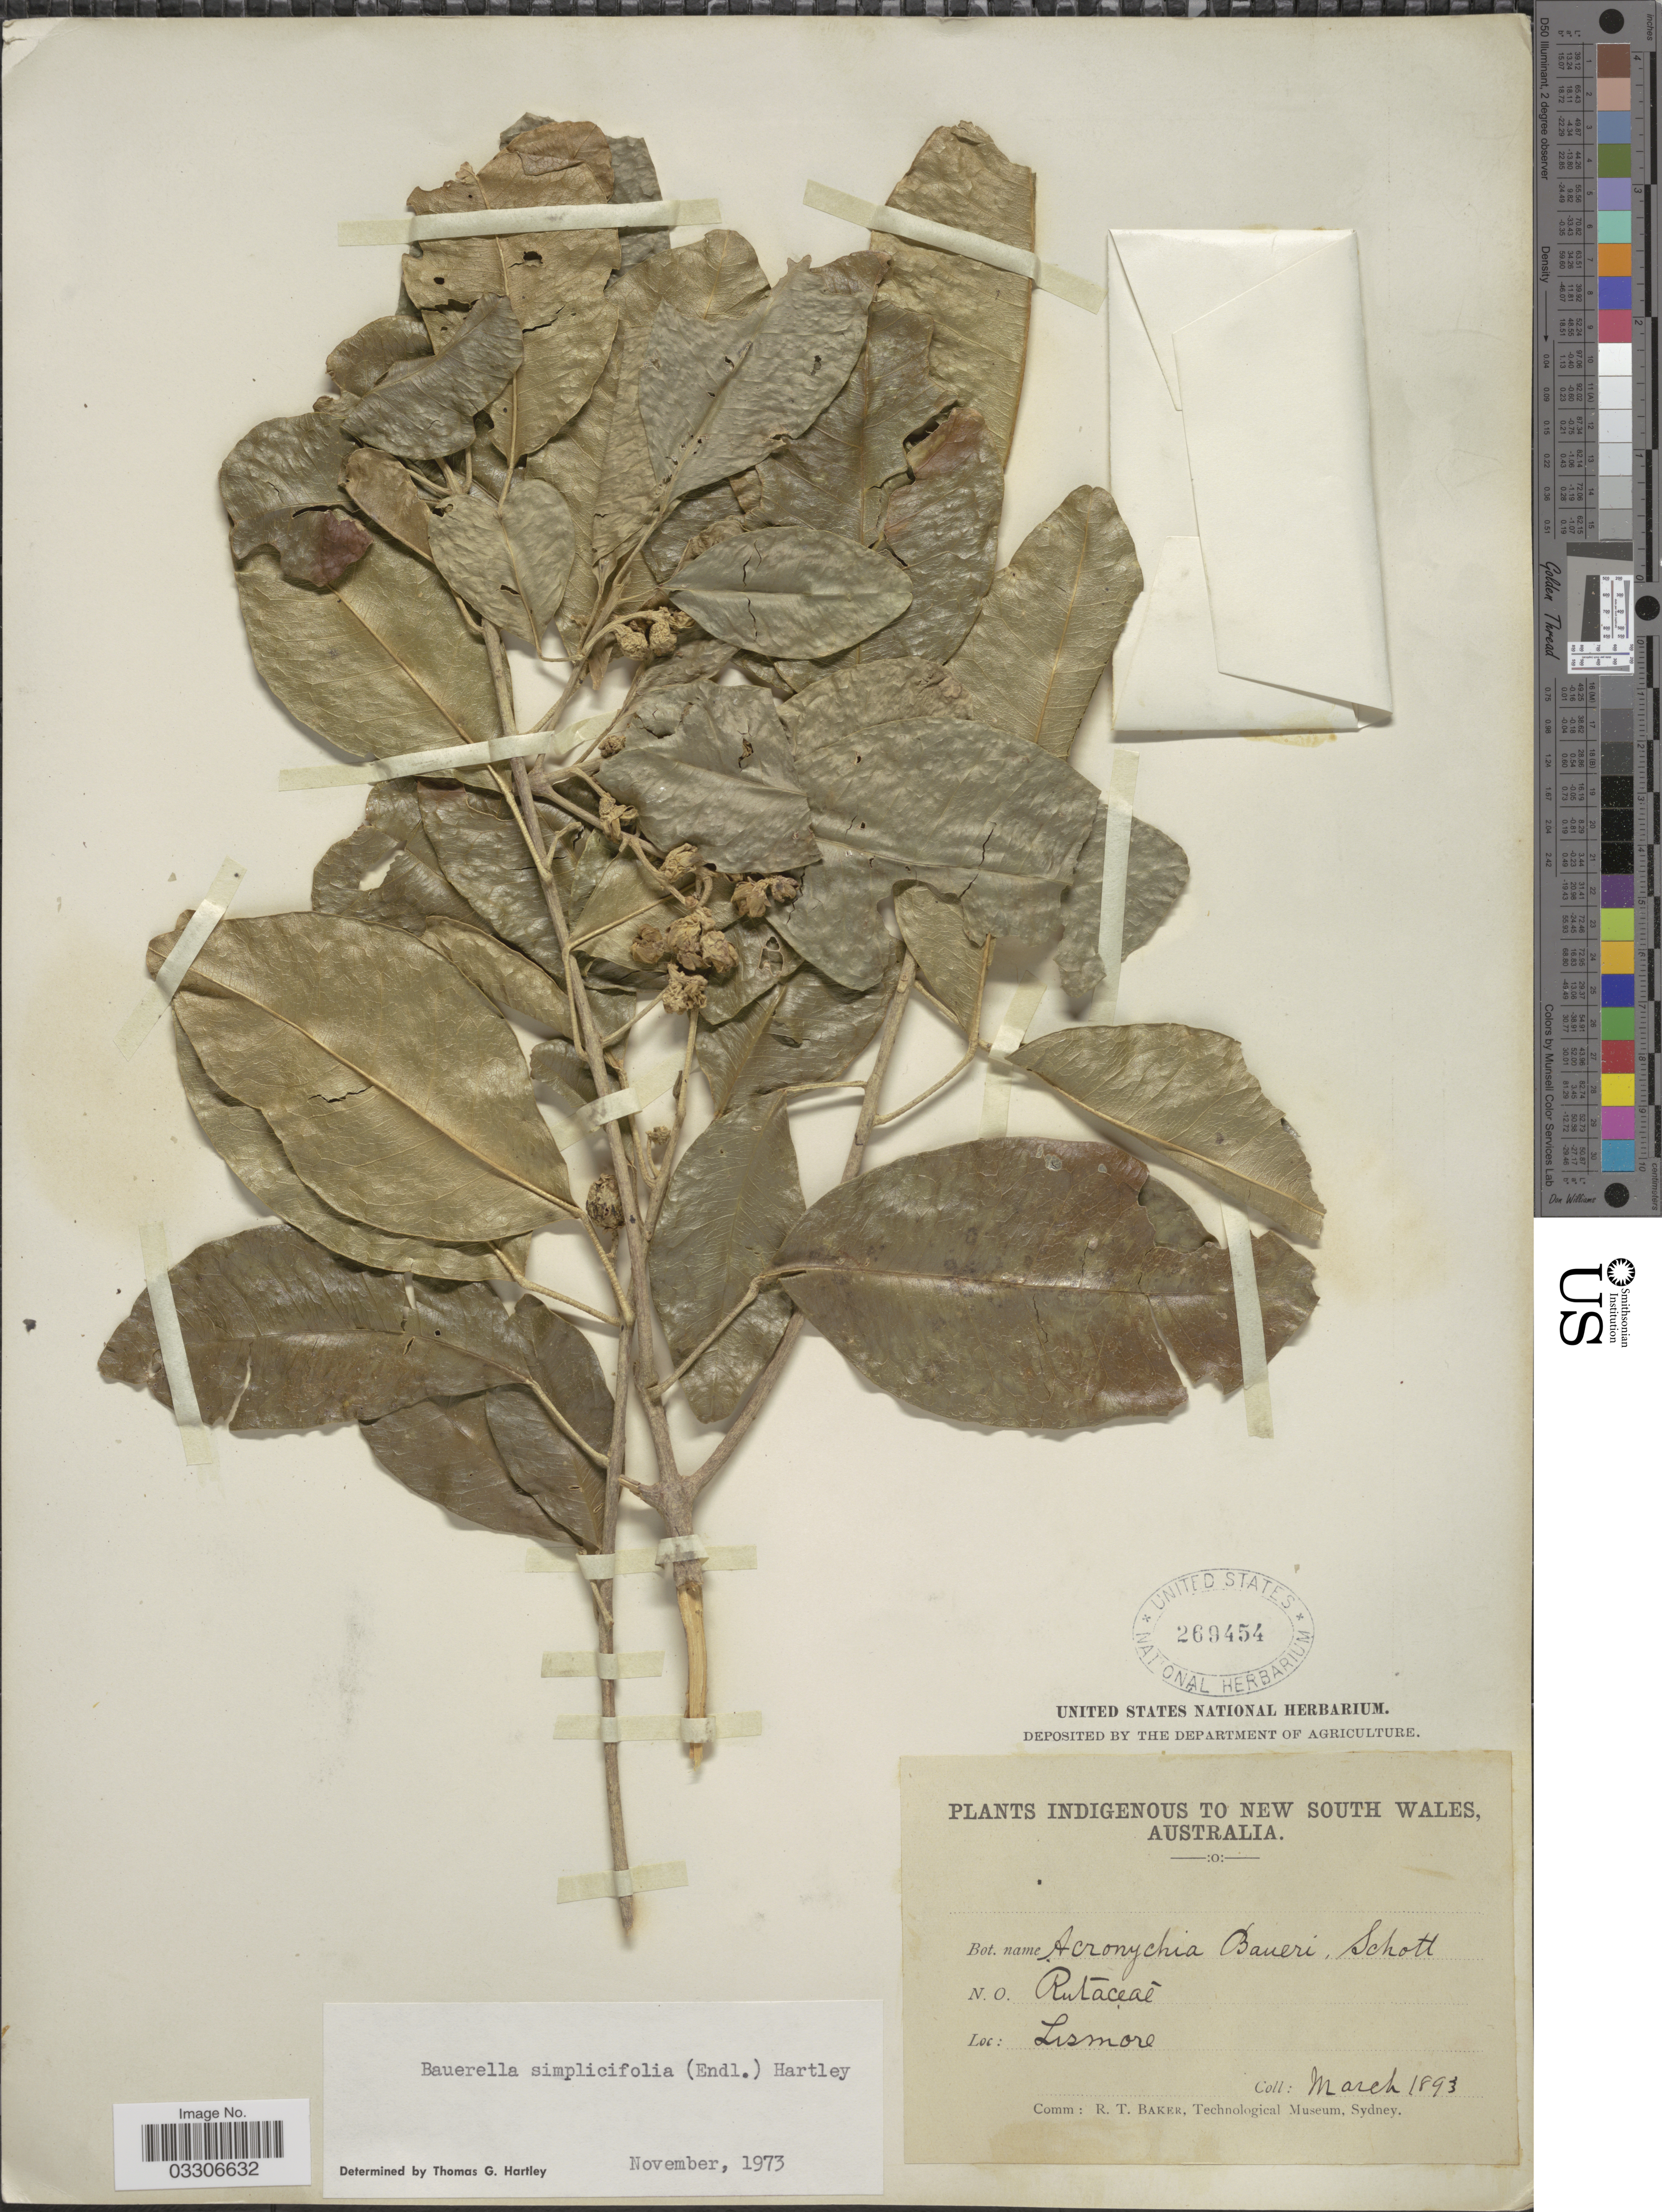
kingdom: Plantae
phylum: Tracheophyta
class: Magnoliopsida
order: Sapindales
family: Rutaceae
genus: Sarcomelicope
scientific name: Sarcomelicope simplicifolia subsp. simplicifolia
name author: (Endl.) T.G. Hartley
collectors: ex herb. United States National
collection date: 1893-03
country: Australia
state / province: New South Wales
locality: Lismore.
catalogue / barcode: US 269454